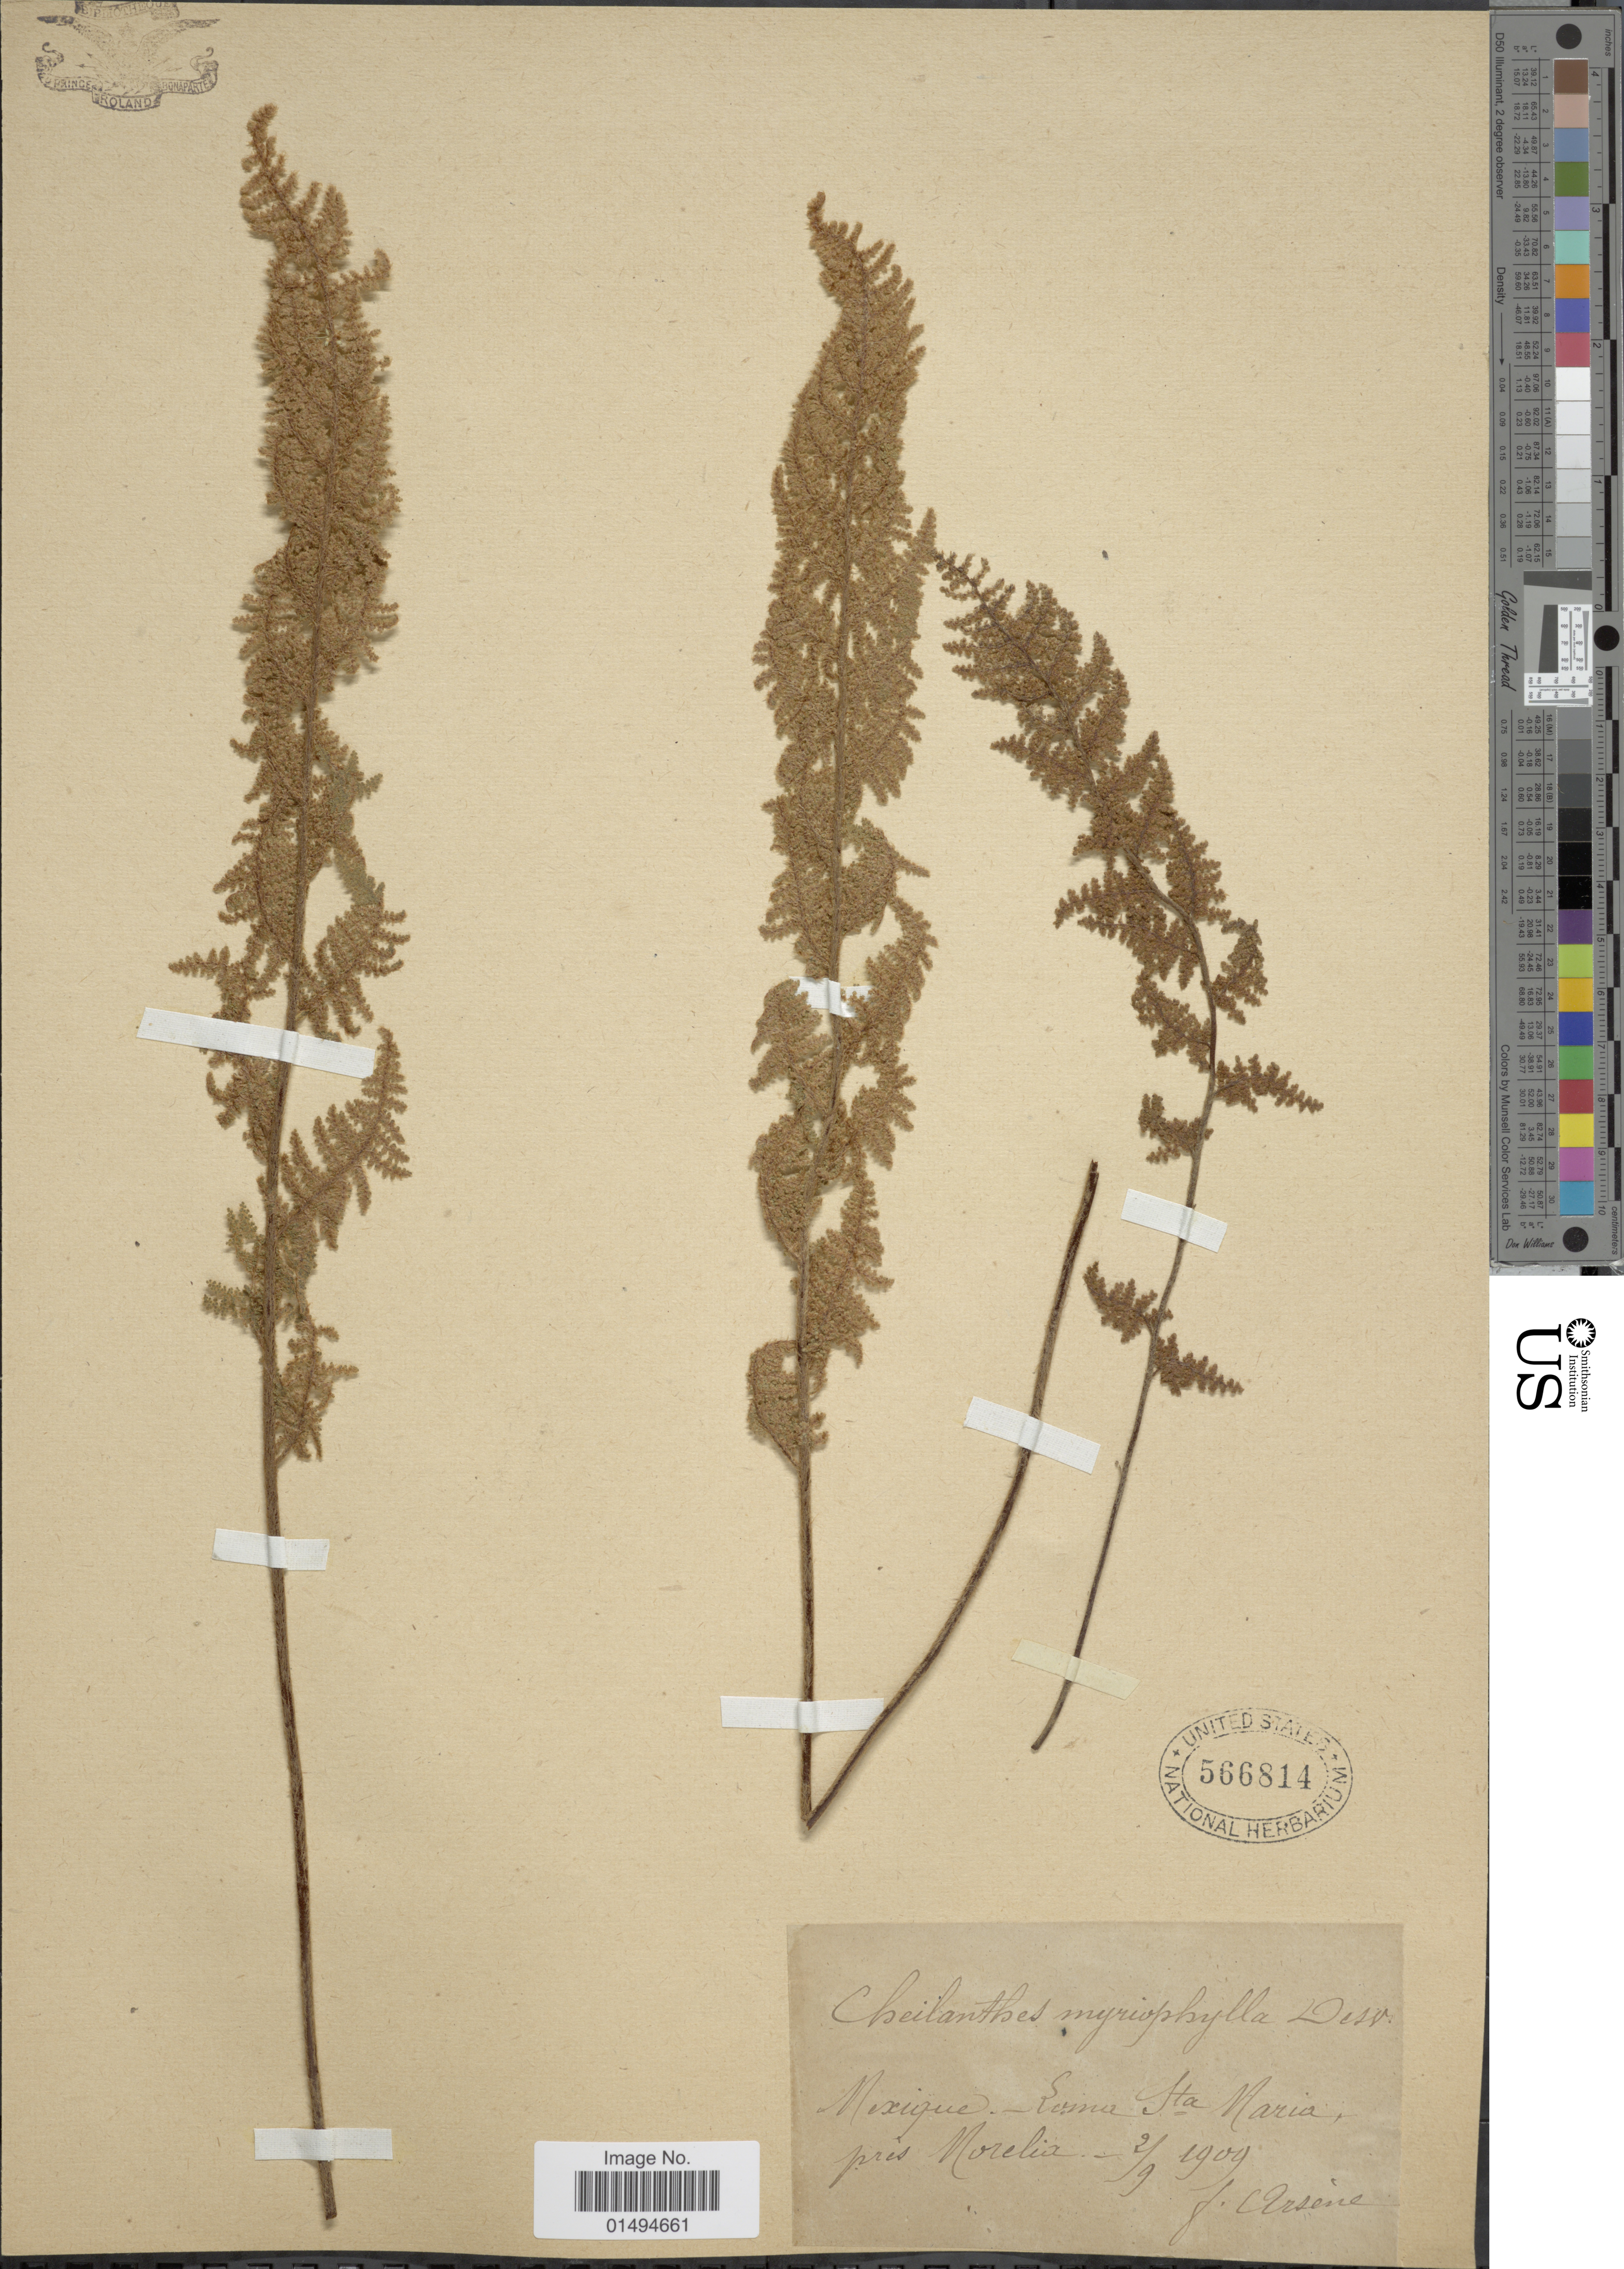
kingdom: Plantae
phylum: Tracheophyta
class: Polypodiopsida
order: Polypodiales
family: Pteridaceae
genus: Myriopteris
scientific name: Myriopteris myriophylla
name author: (Desv.) J. Sm.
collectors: F. Arsène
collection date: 1909-09-02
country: Mexico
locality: Loma Sta Maria, pres Morelia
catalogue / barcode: US 566814